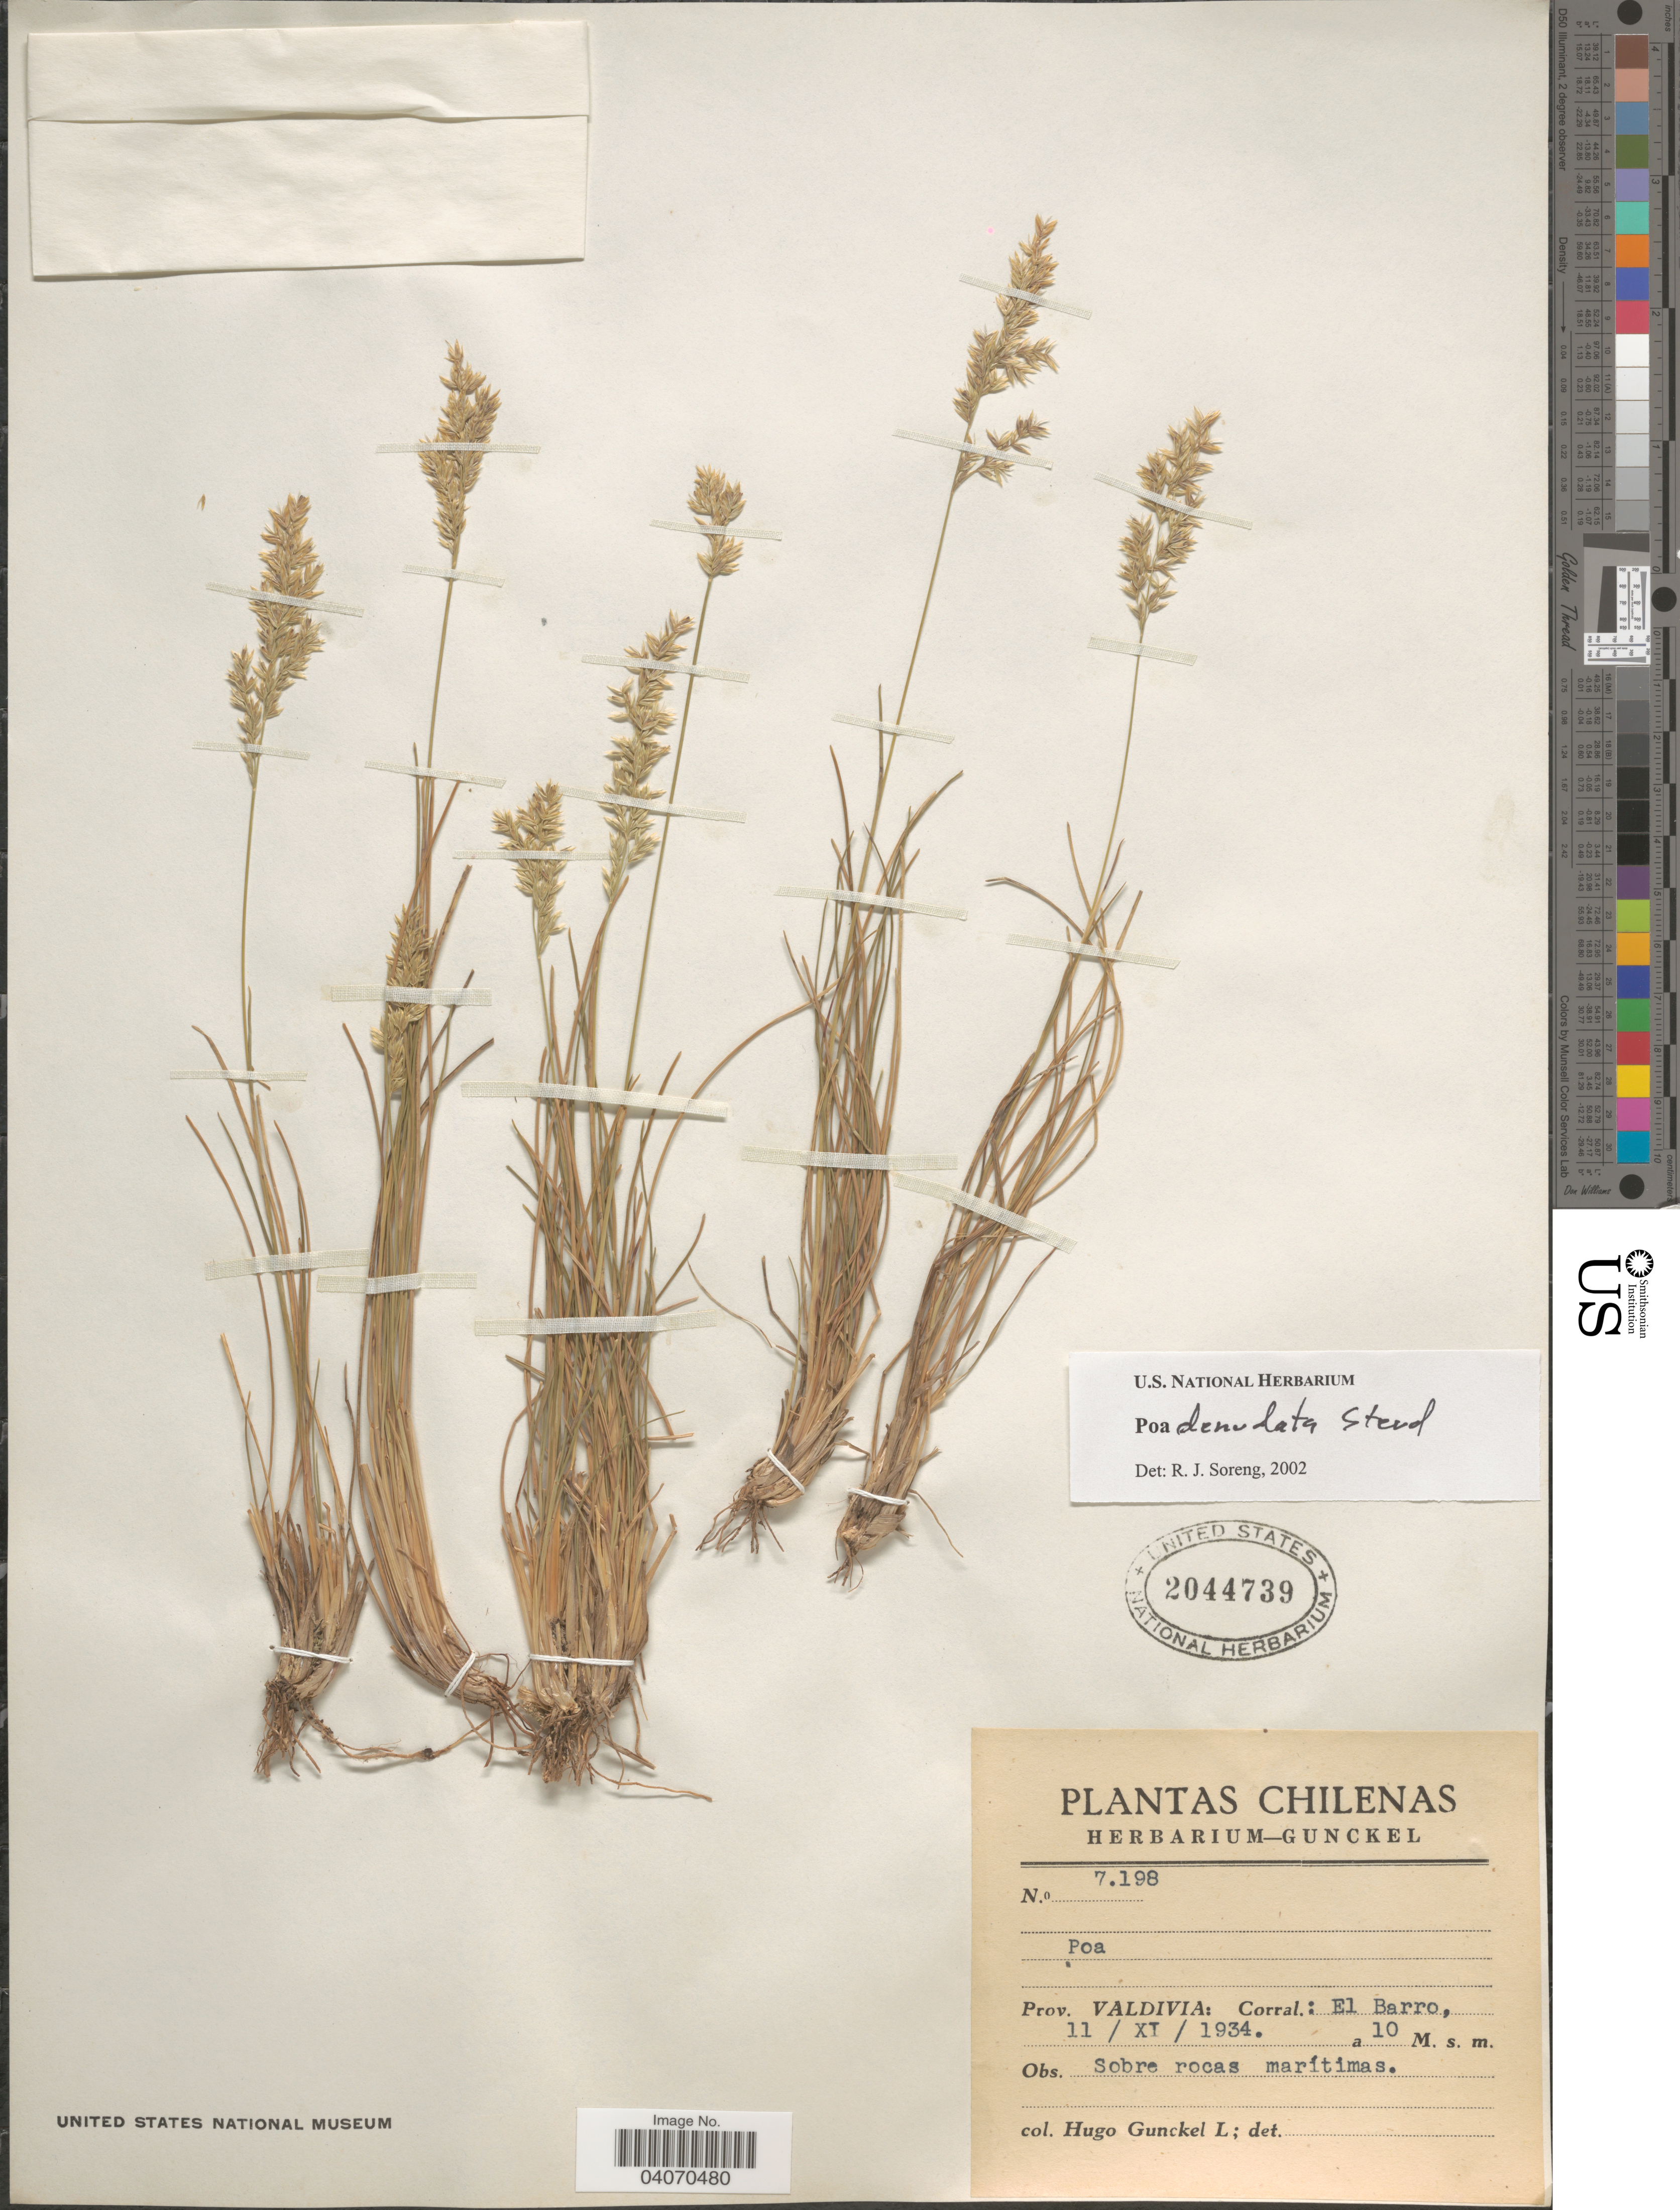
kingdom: Plantae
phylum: Tracheophyta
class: Liliopsida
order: Poales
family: Poaceae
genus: Poa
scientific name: Poa denudata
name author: Steud.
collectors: H. Gunckel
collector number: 7198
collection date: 1934-11-11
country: Chile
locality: Prov. Valdivia: Corral.: El Barro.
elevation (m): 10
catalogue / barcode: US 2044739